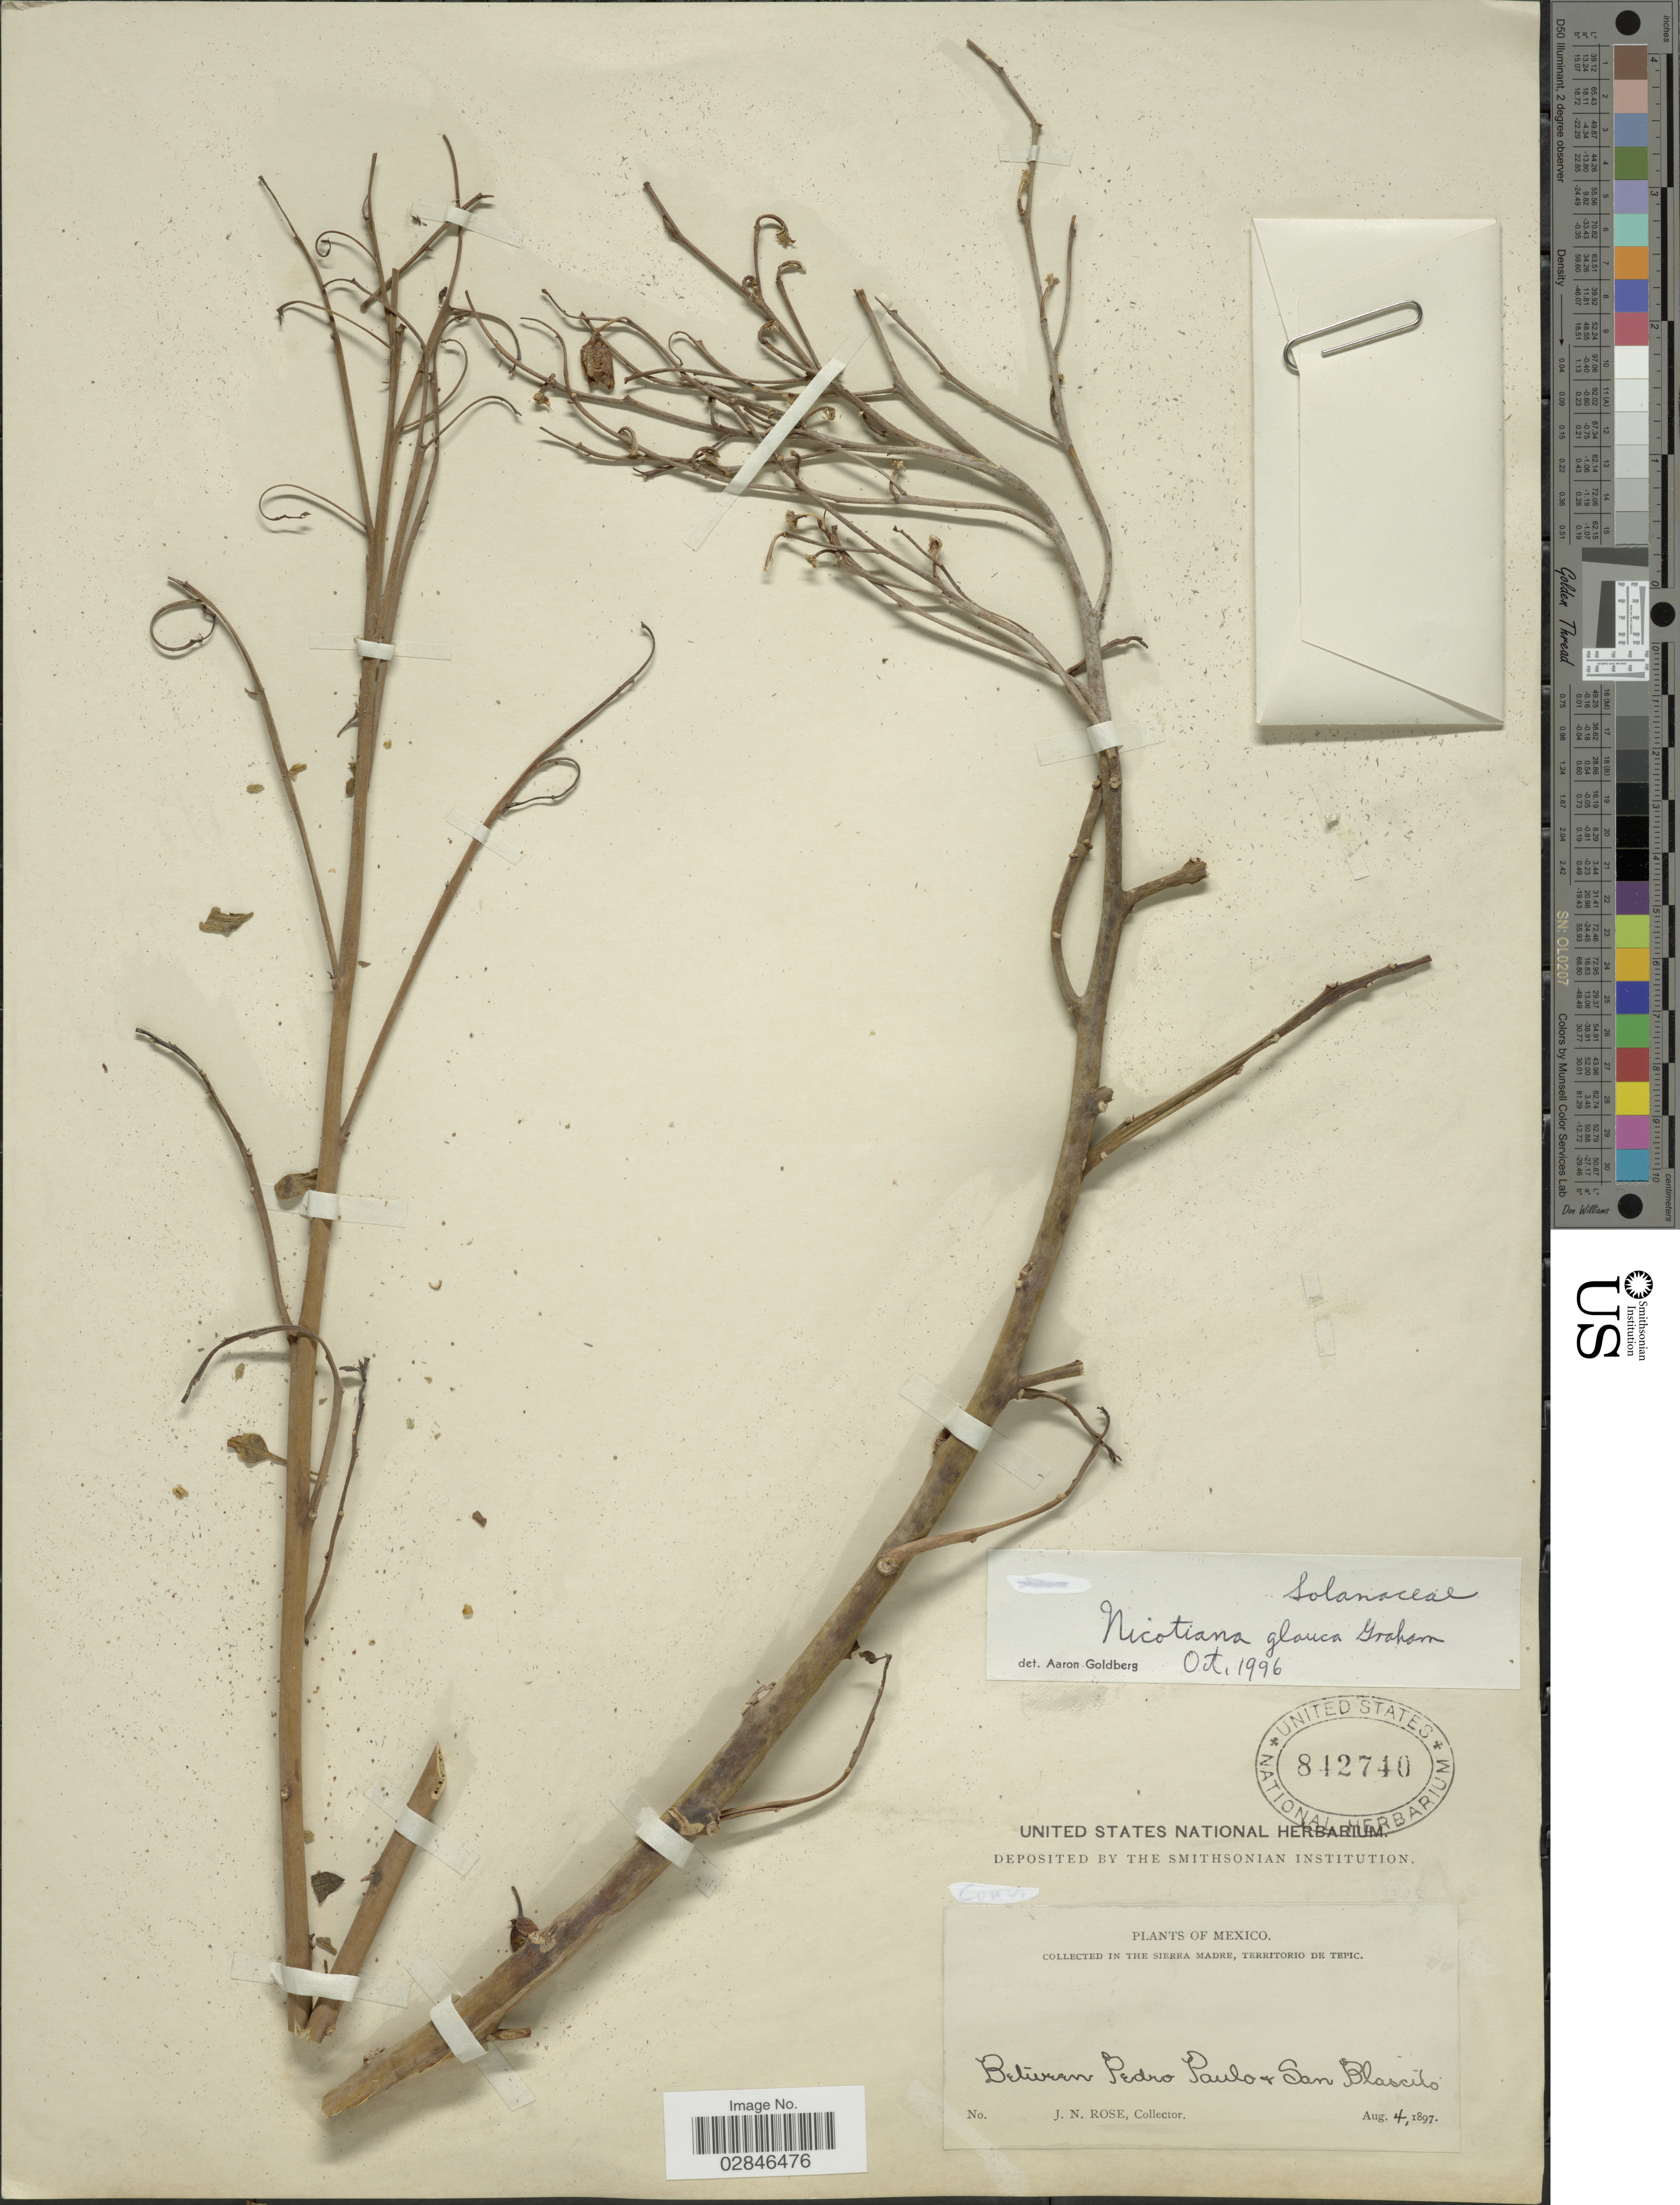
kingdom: Plantae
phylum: Tracheophyta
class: Magnoliopsida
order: Solanales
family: Solanaceae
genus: Nicotiana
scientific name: Nicotiana glauca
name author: Graham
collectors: J. N. Rose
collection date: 1897-08-04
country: Mexico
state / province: Nayarit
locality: In the Sierra Madre, Territorio de Tepic, Between Pedro Paulo & San Blascilo.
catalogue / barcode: US 842740